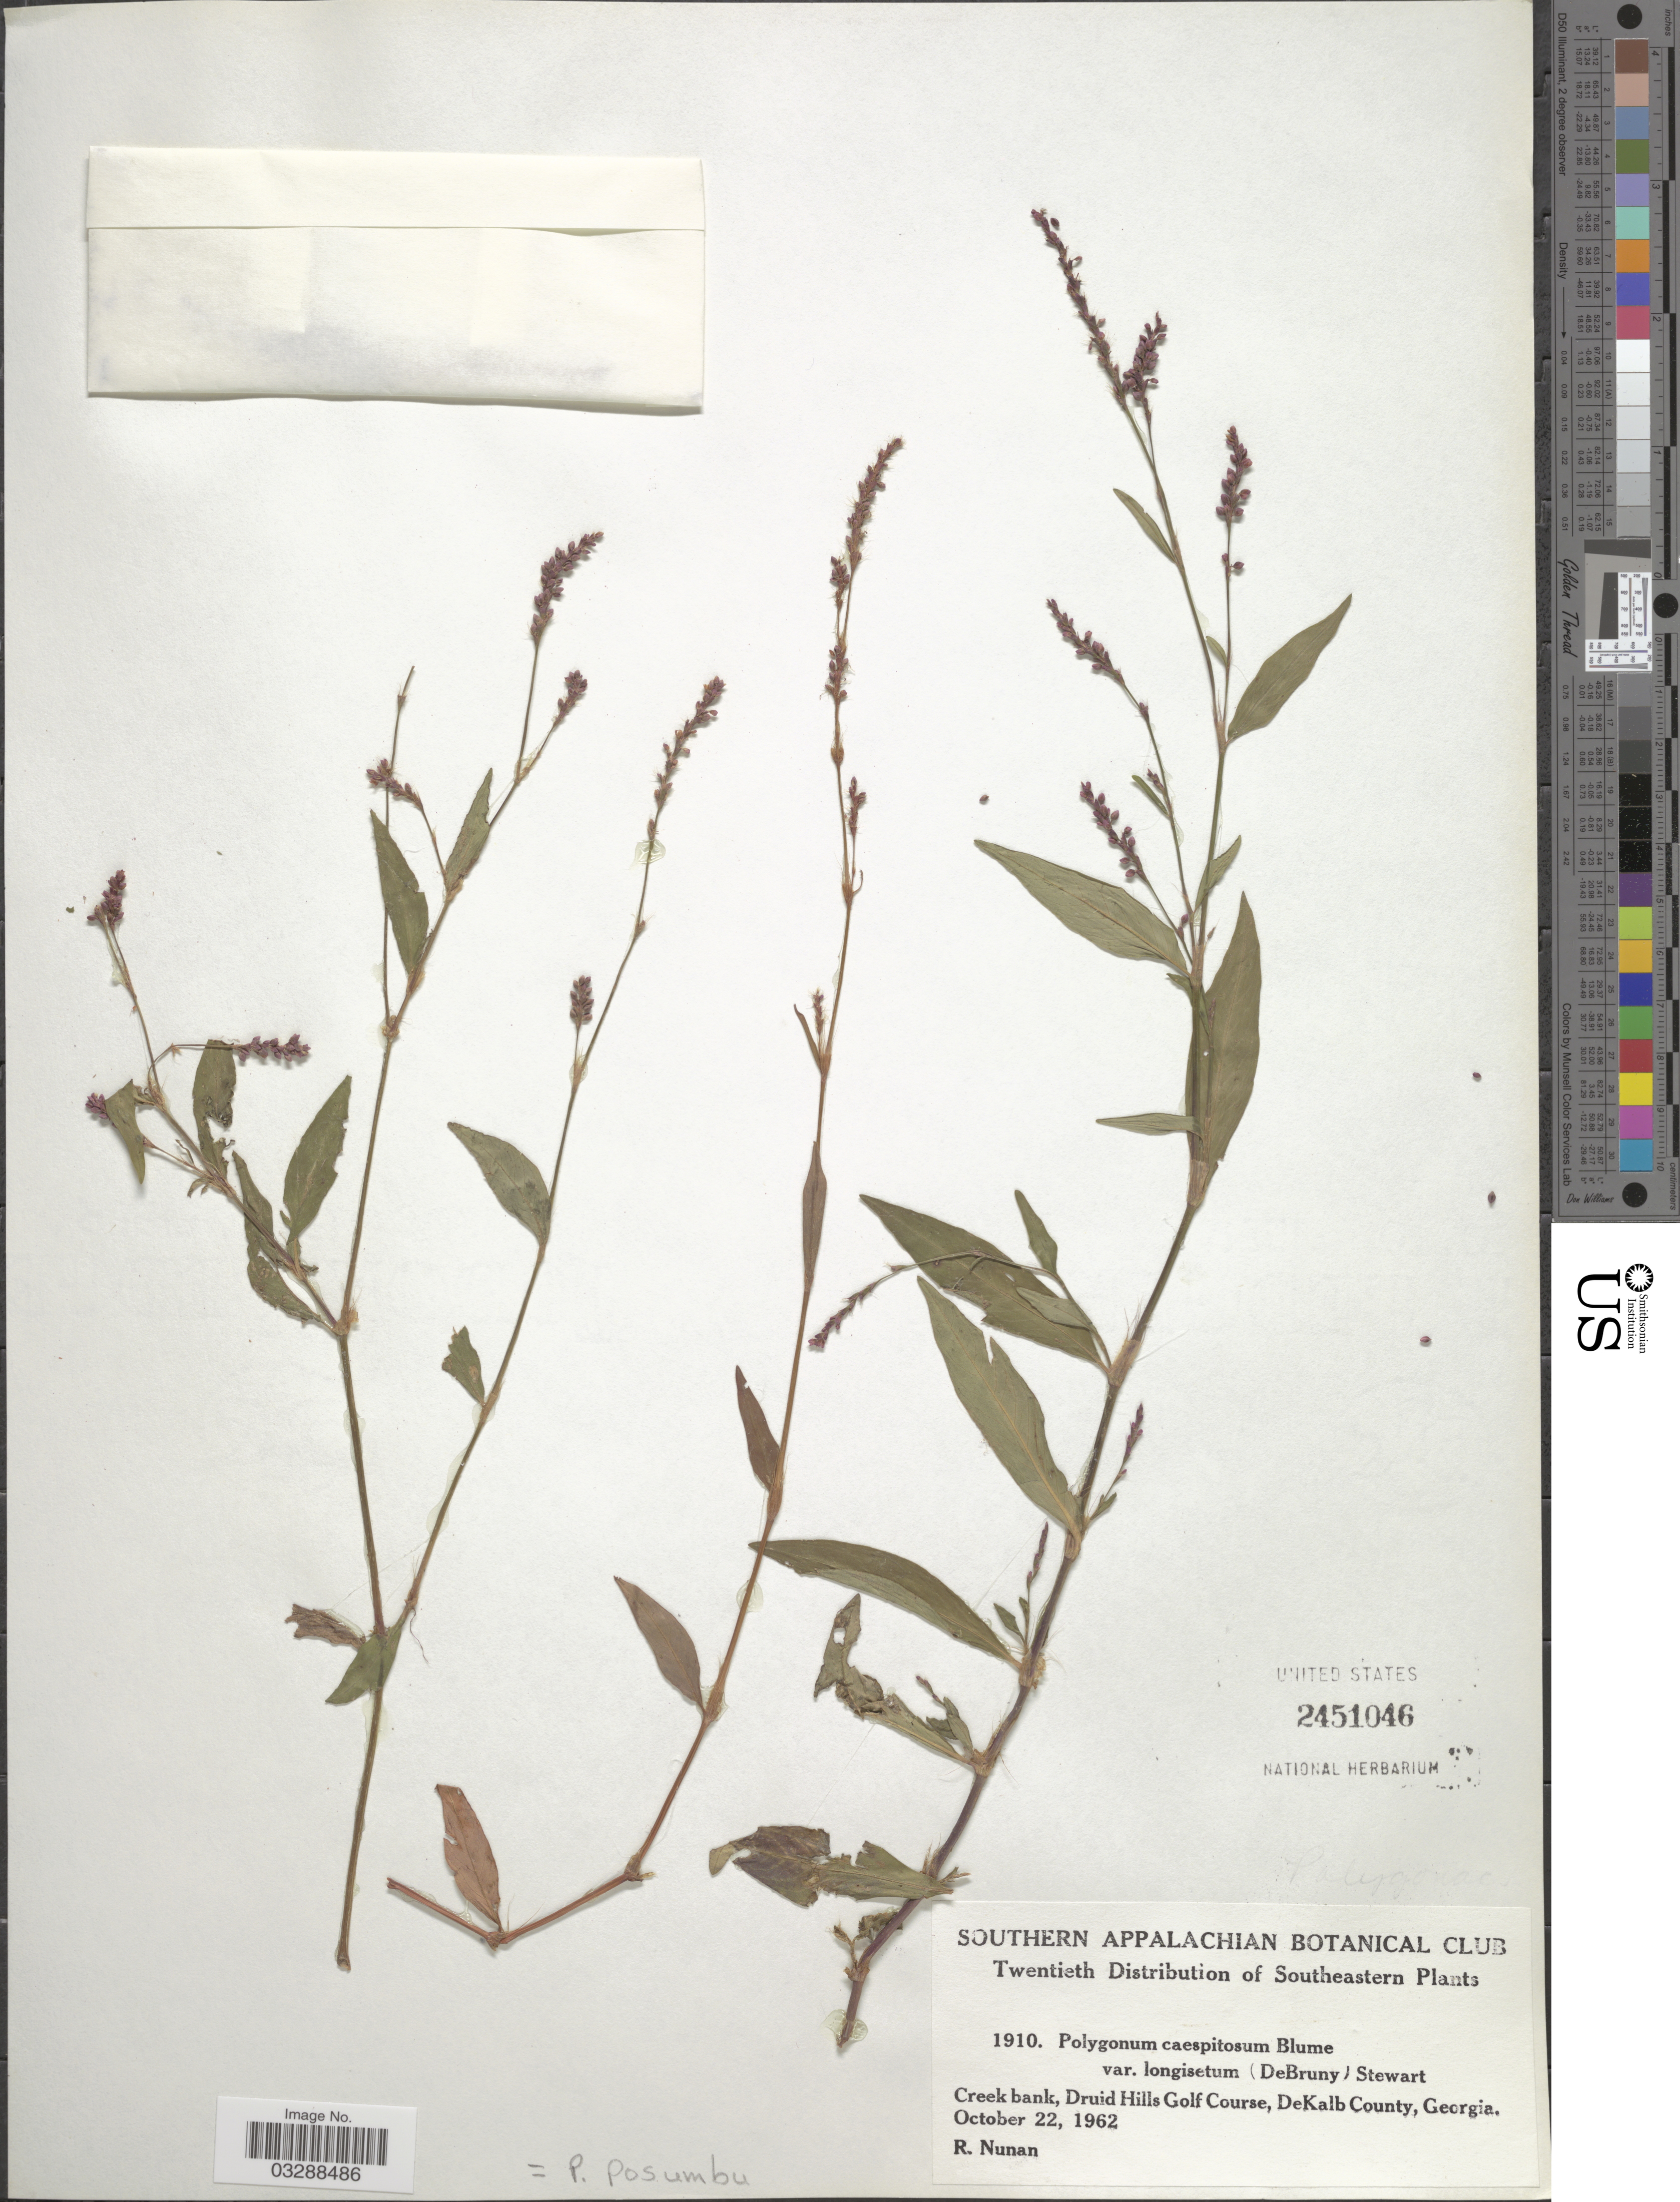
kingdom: Plantae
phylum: Tracheophyta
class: Magnoliopsida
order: Caryophyllales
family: Polygonaceae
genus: Persicaria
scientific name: Persicaria longiseta (Bruijn) Kitag.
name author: (Bruijn &) Kitag.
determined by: Atha, D. E.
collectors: R. Nunan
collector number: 1910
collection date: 1962-10-22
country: United States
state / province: Georgia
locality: Creek bank, Druid Hills Golf Course, DeKalb County.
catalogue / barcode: US 2451046